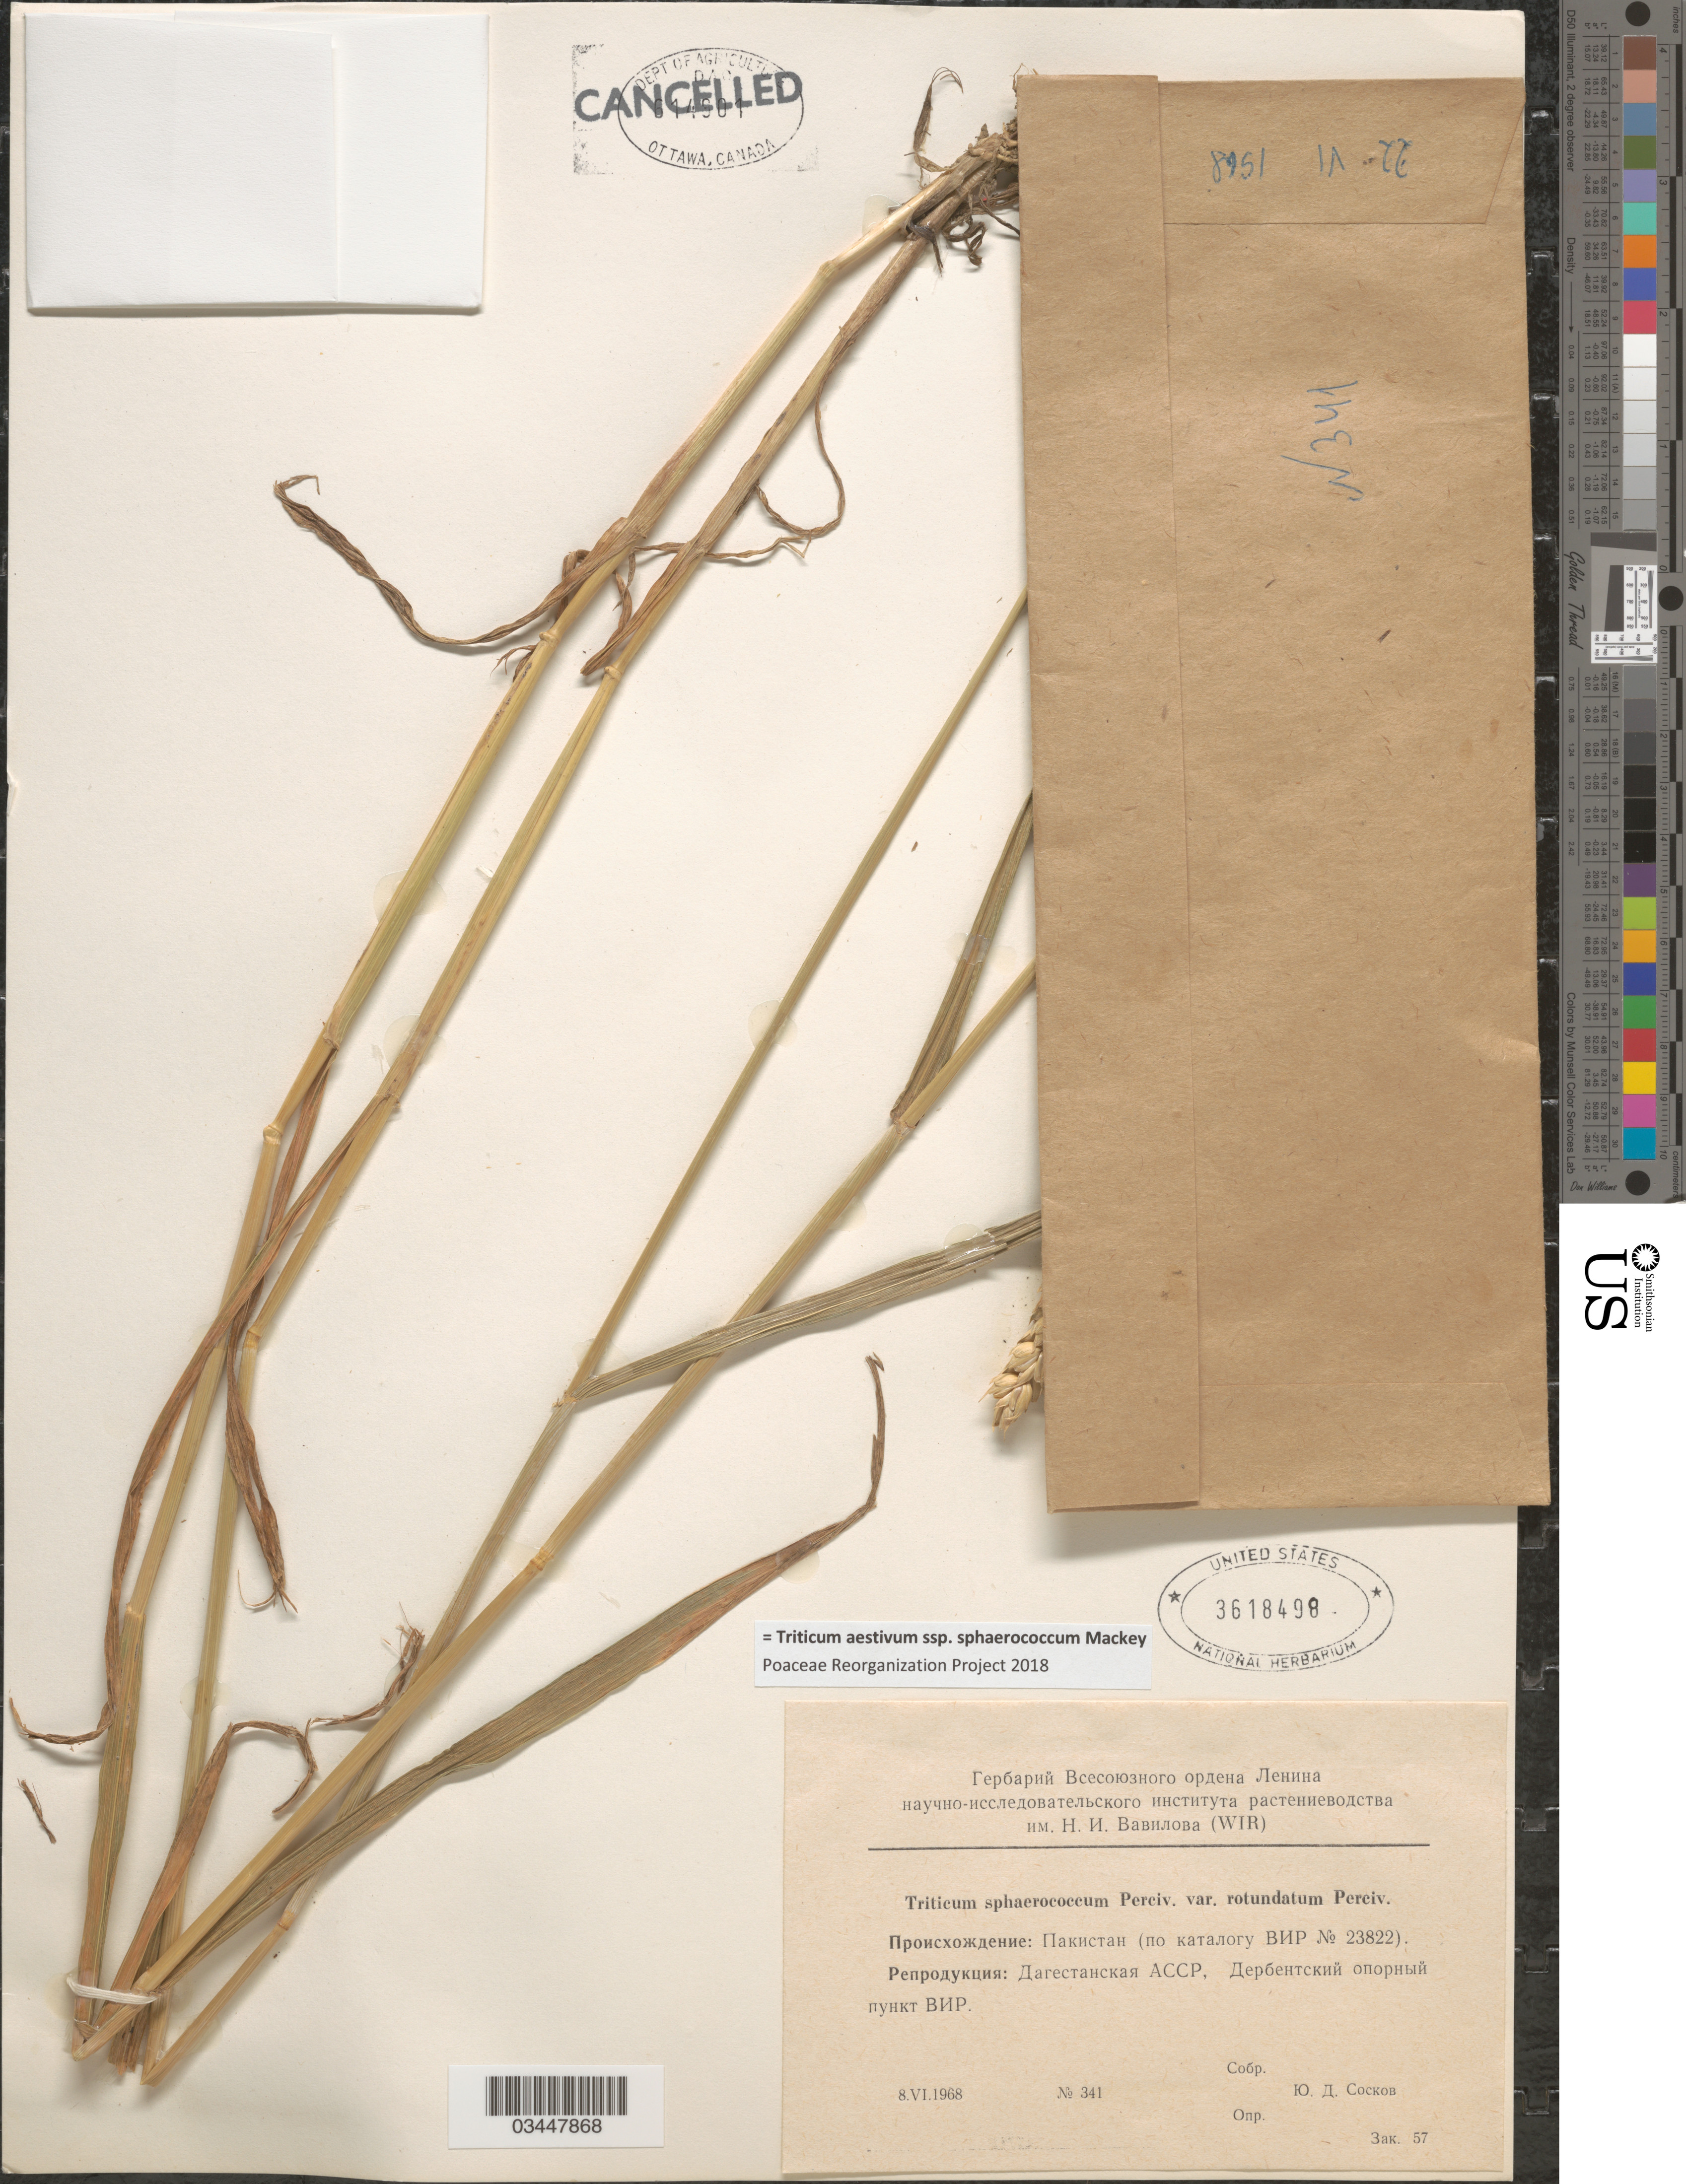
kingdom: Plantae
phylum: Tracheophyta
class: Liliopsida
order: Poales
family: Poaceae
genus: Triticum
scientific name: Triticum aestivum subsp. sphaerococcum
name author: Mackey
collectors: U. Soskov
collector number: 341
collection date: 1968-06-08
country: Russian Federation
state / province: Dagestan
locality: Derbent. Cultivated plant from Pakistan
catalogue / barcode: US 3618498